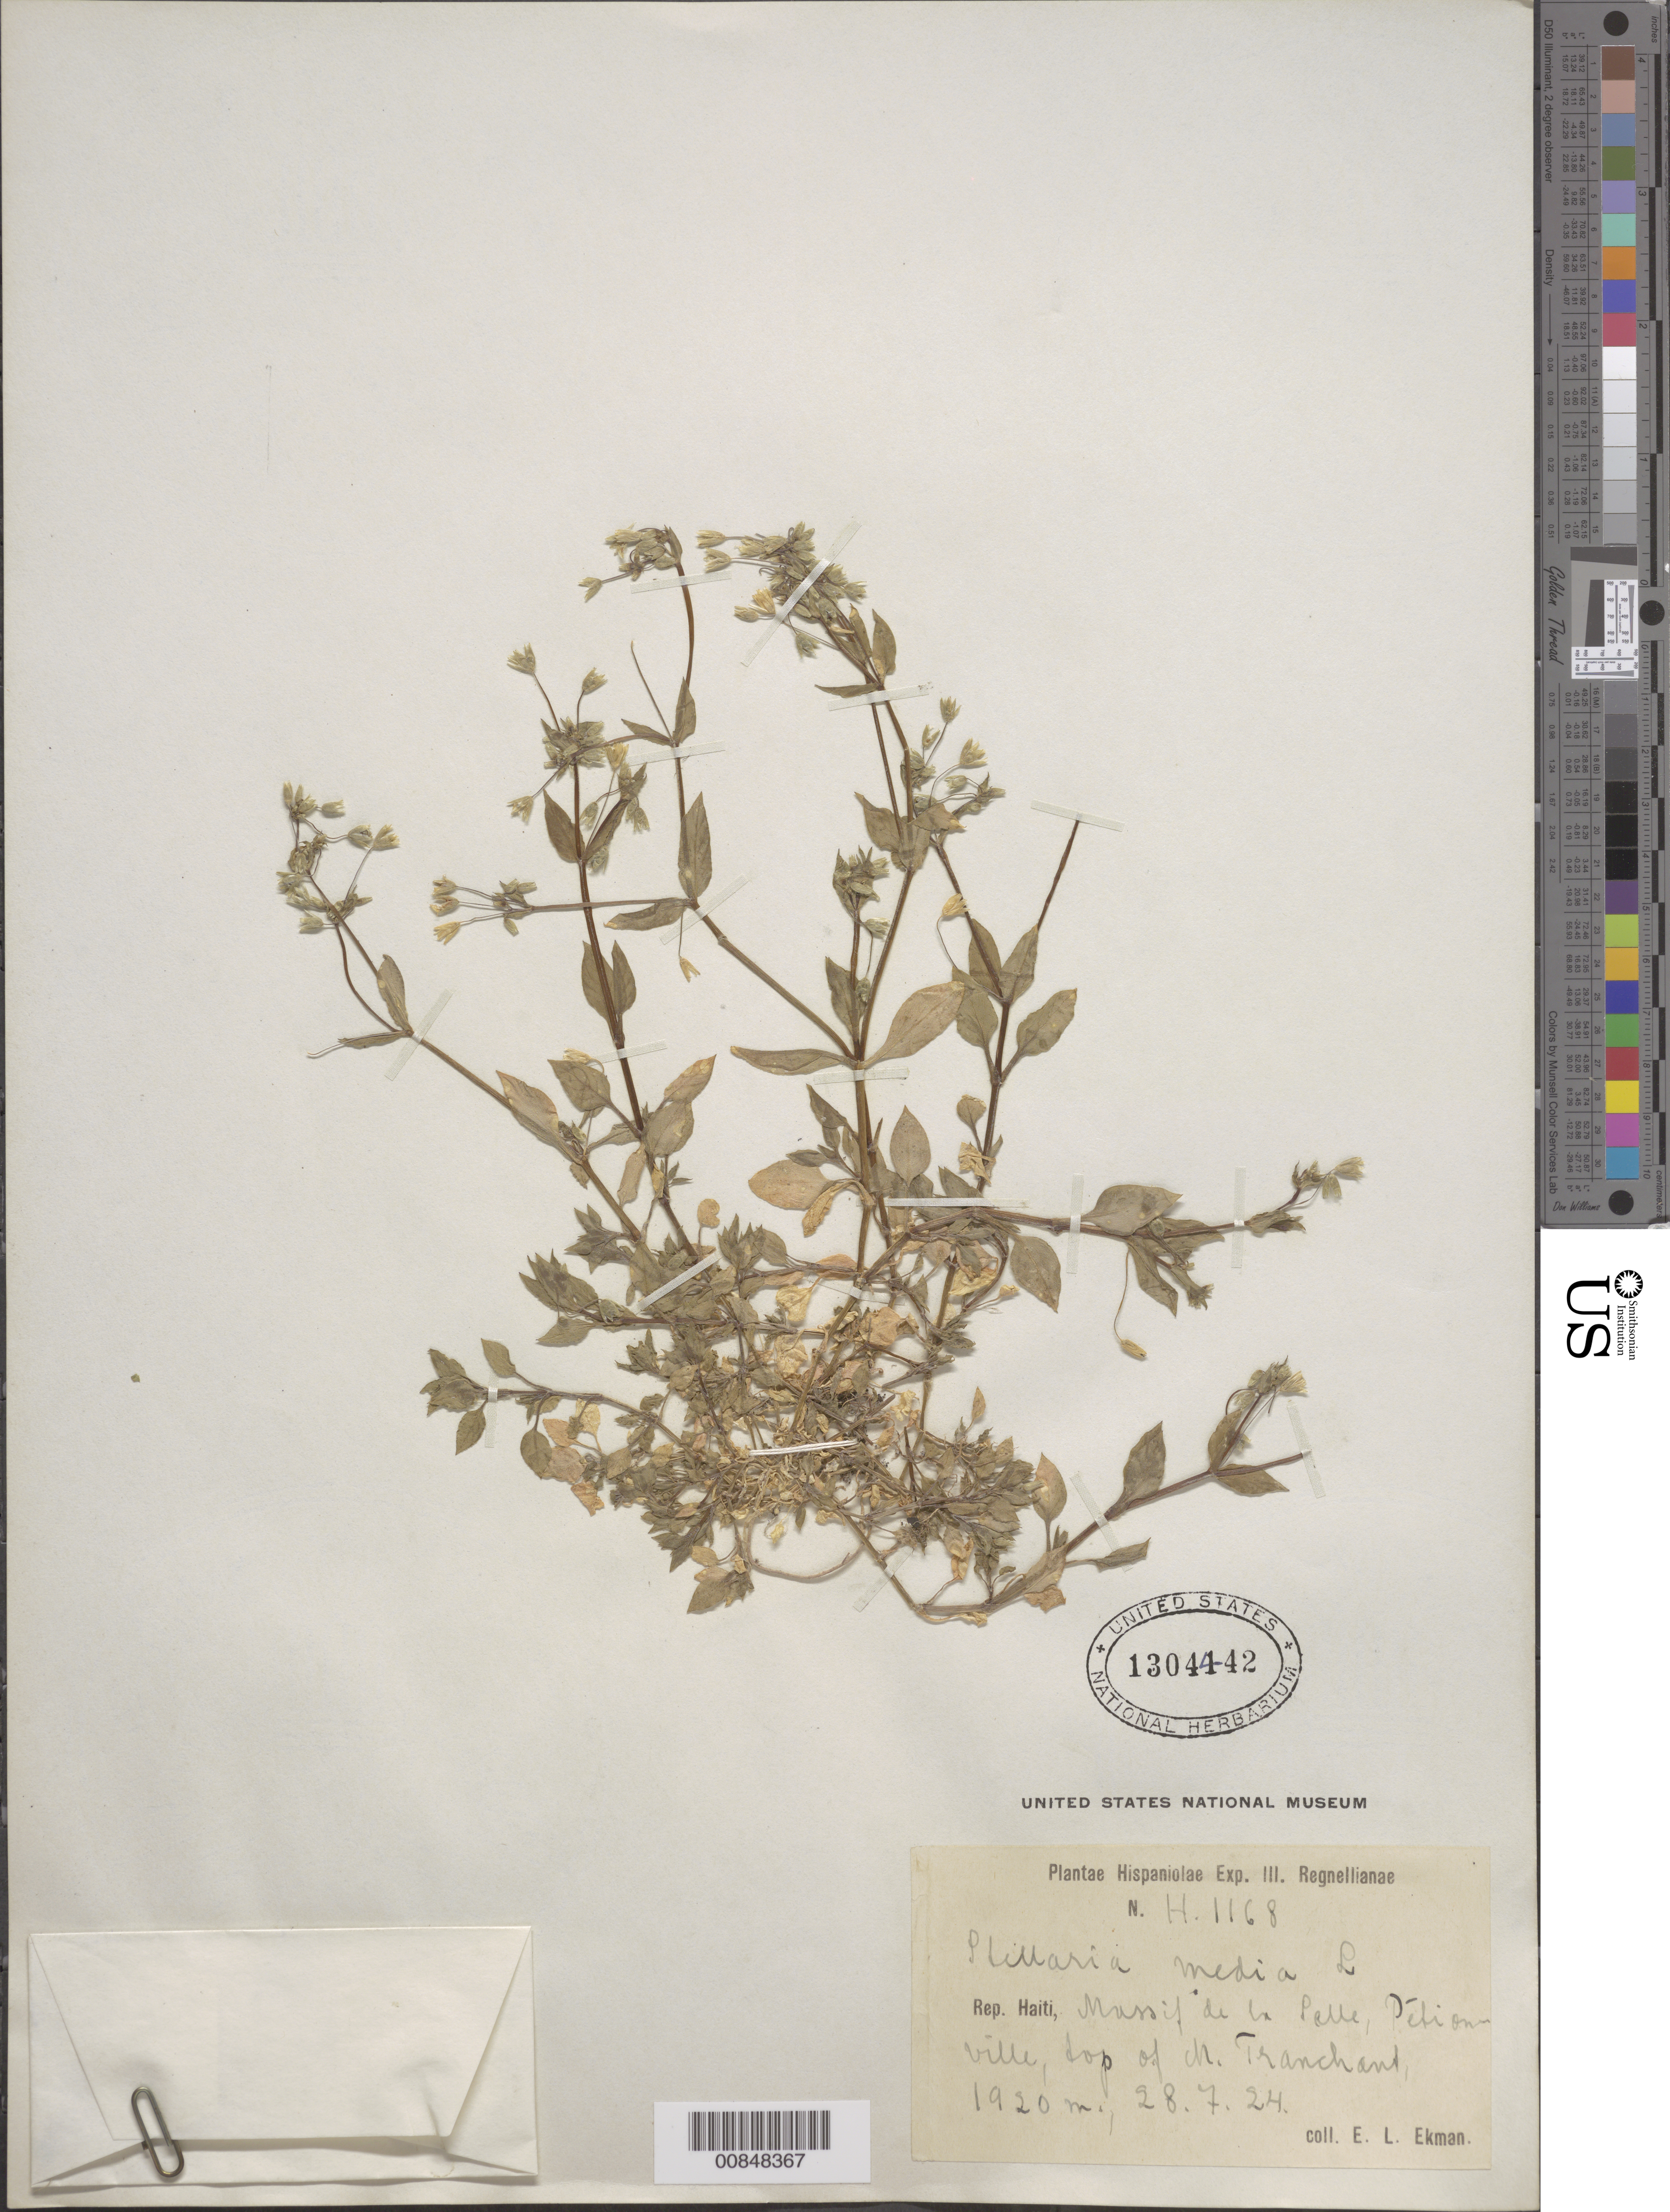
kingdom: Plantae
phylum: Tracheophyta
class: Magnoliopsida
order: Caryophyllales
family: Caryophyllaceae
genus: Stellaria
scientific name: Stellaria media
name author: (L.) Vill.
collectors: E. L. Ekman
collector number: H 1168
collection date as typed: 28 Jul 1924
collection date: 1924-07-28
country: Haiti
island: Hispaniola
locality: Massif de la Selle, Pétionville, top of M. Tranchant.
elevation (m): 1920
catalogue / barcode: US 1304442